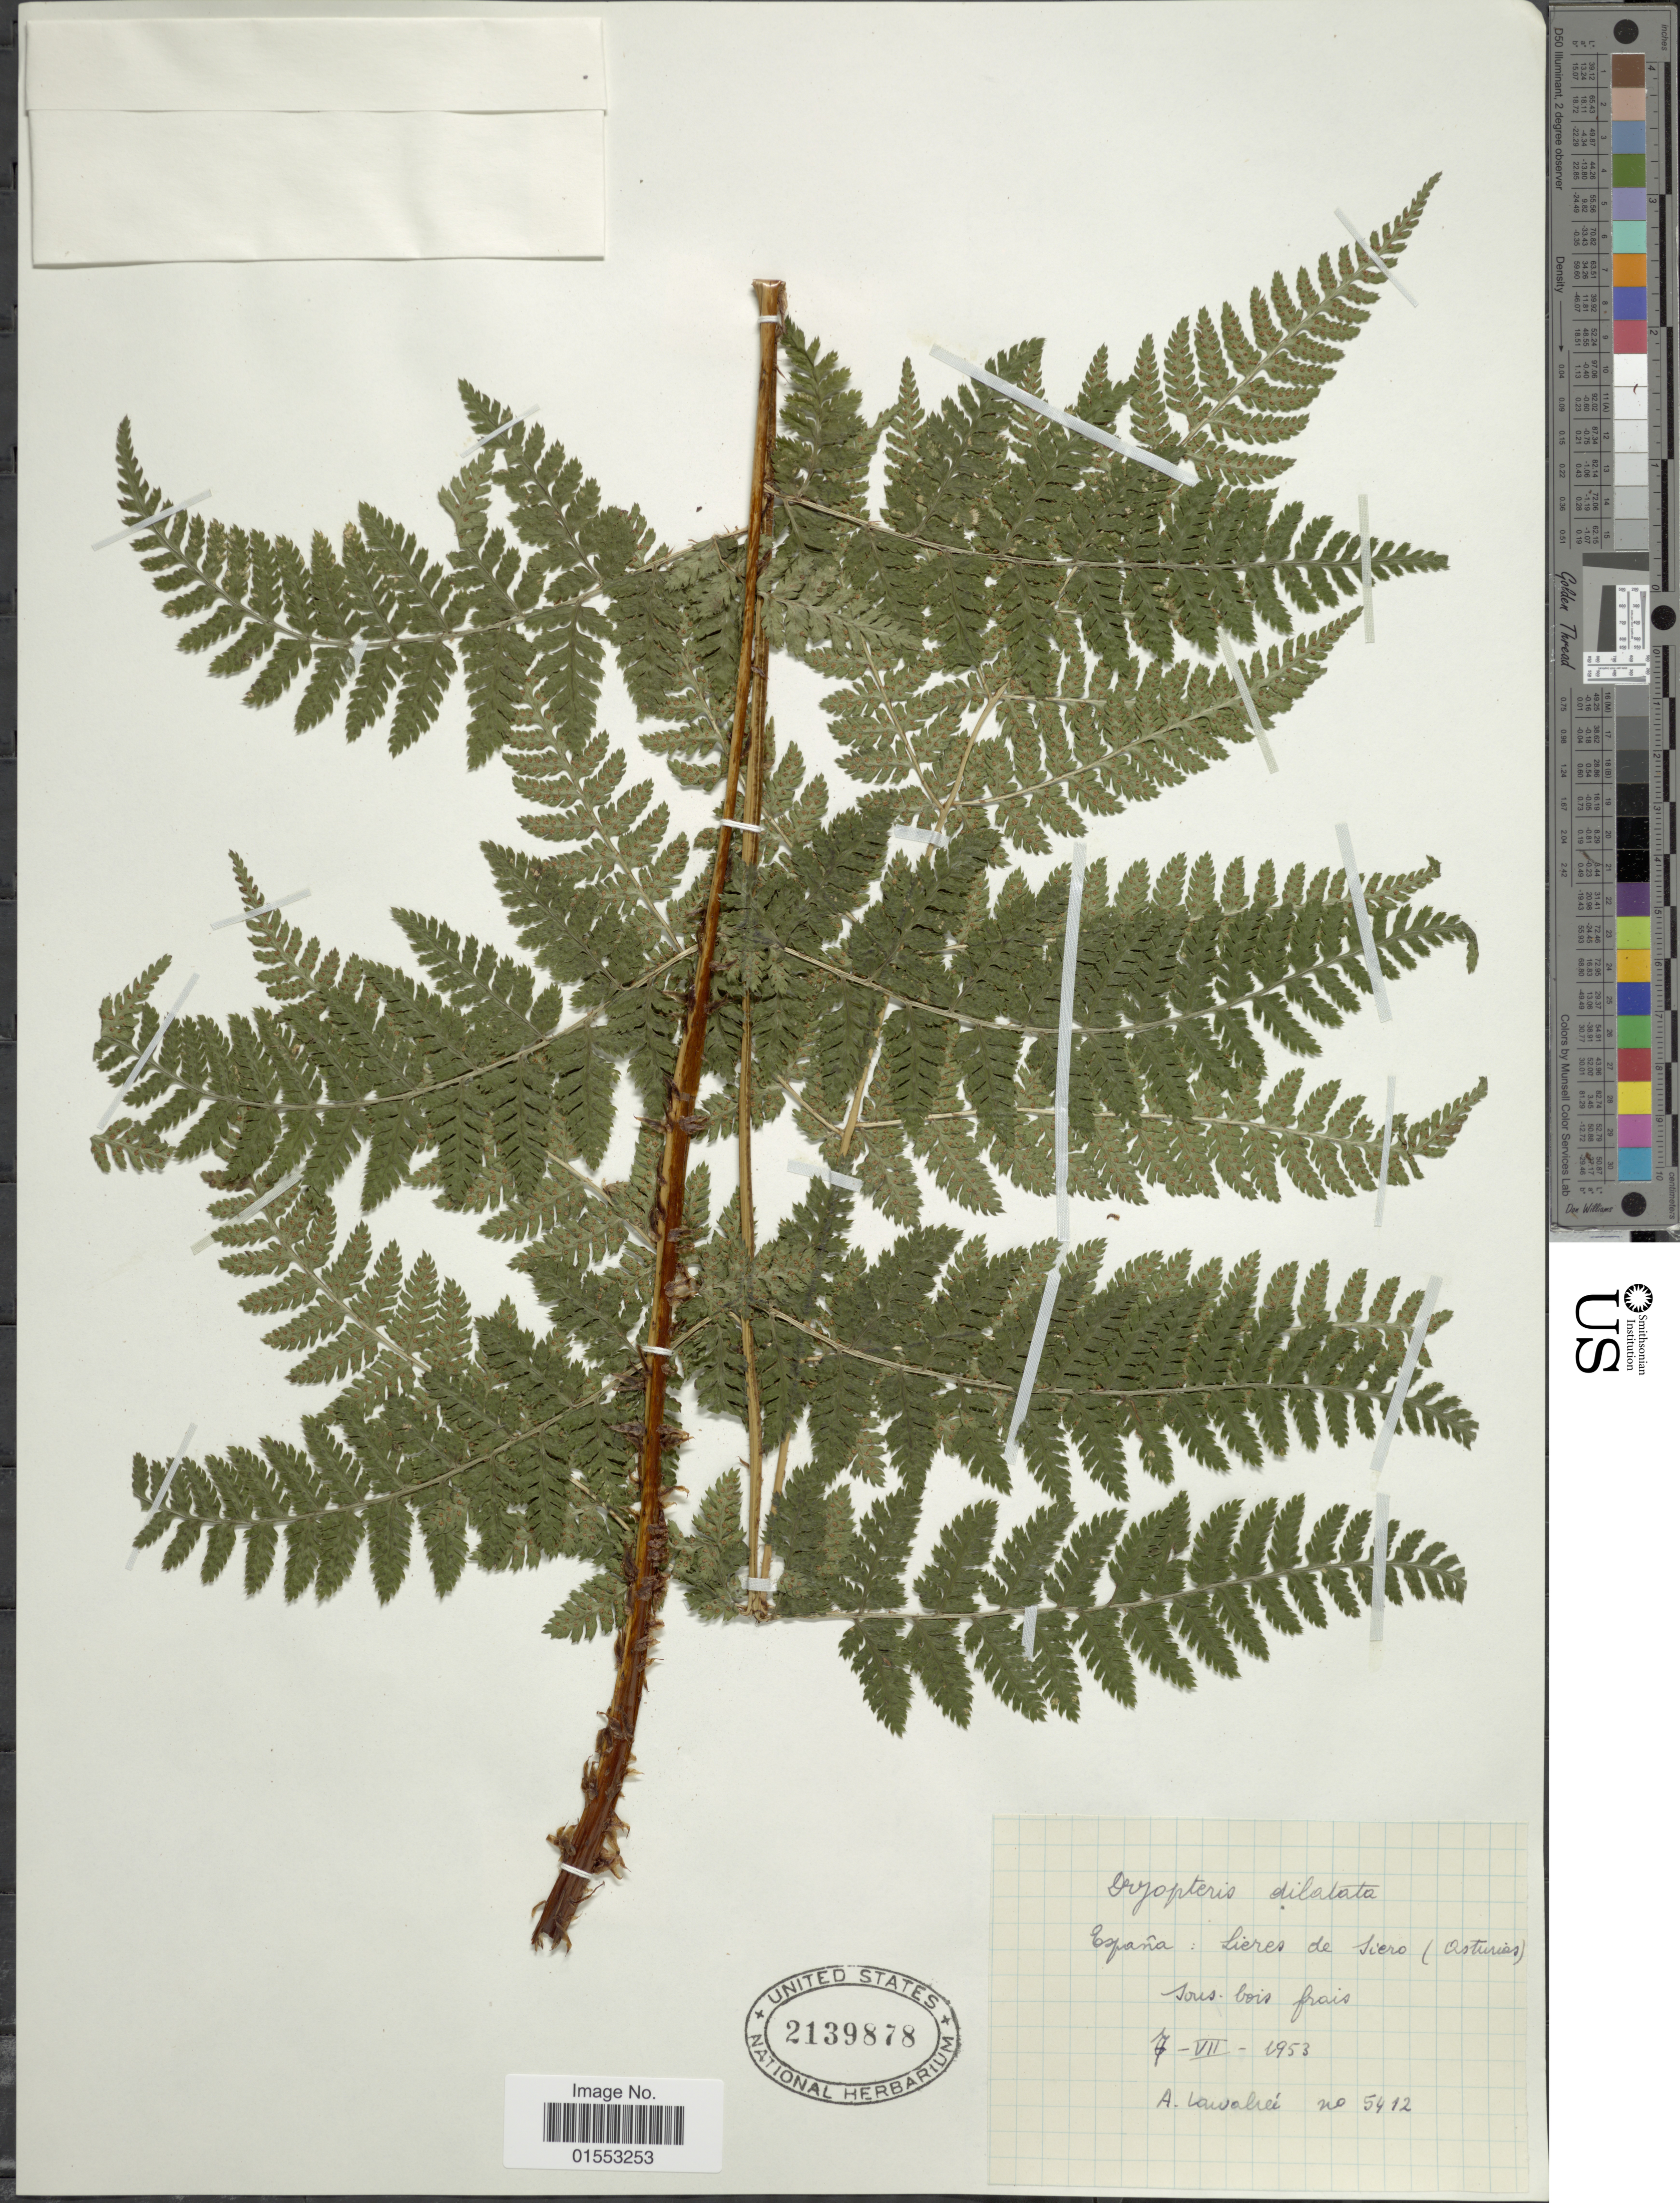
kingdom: Plantae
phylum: Tracheophyta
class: Polypodiopsida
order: Polypodiales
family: Dryopteridaceae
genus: Dryopteris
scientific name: Dryopteris dilatata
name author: (Hoffm.) A. Gray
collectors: A. G. Lawalrée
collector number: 5412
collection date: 1953-07-07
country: Spain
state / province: Principado de Asturias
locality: Espana: Lieres de Siero (Osturias) sous bois frais)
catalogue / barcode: US 2139879